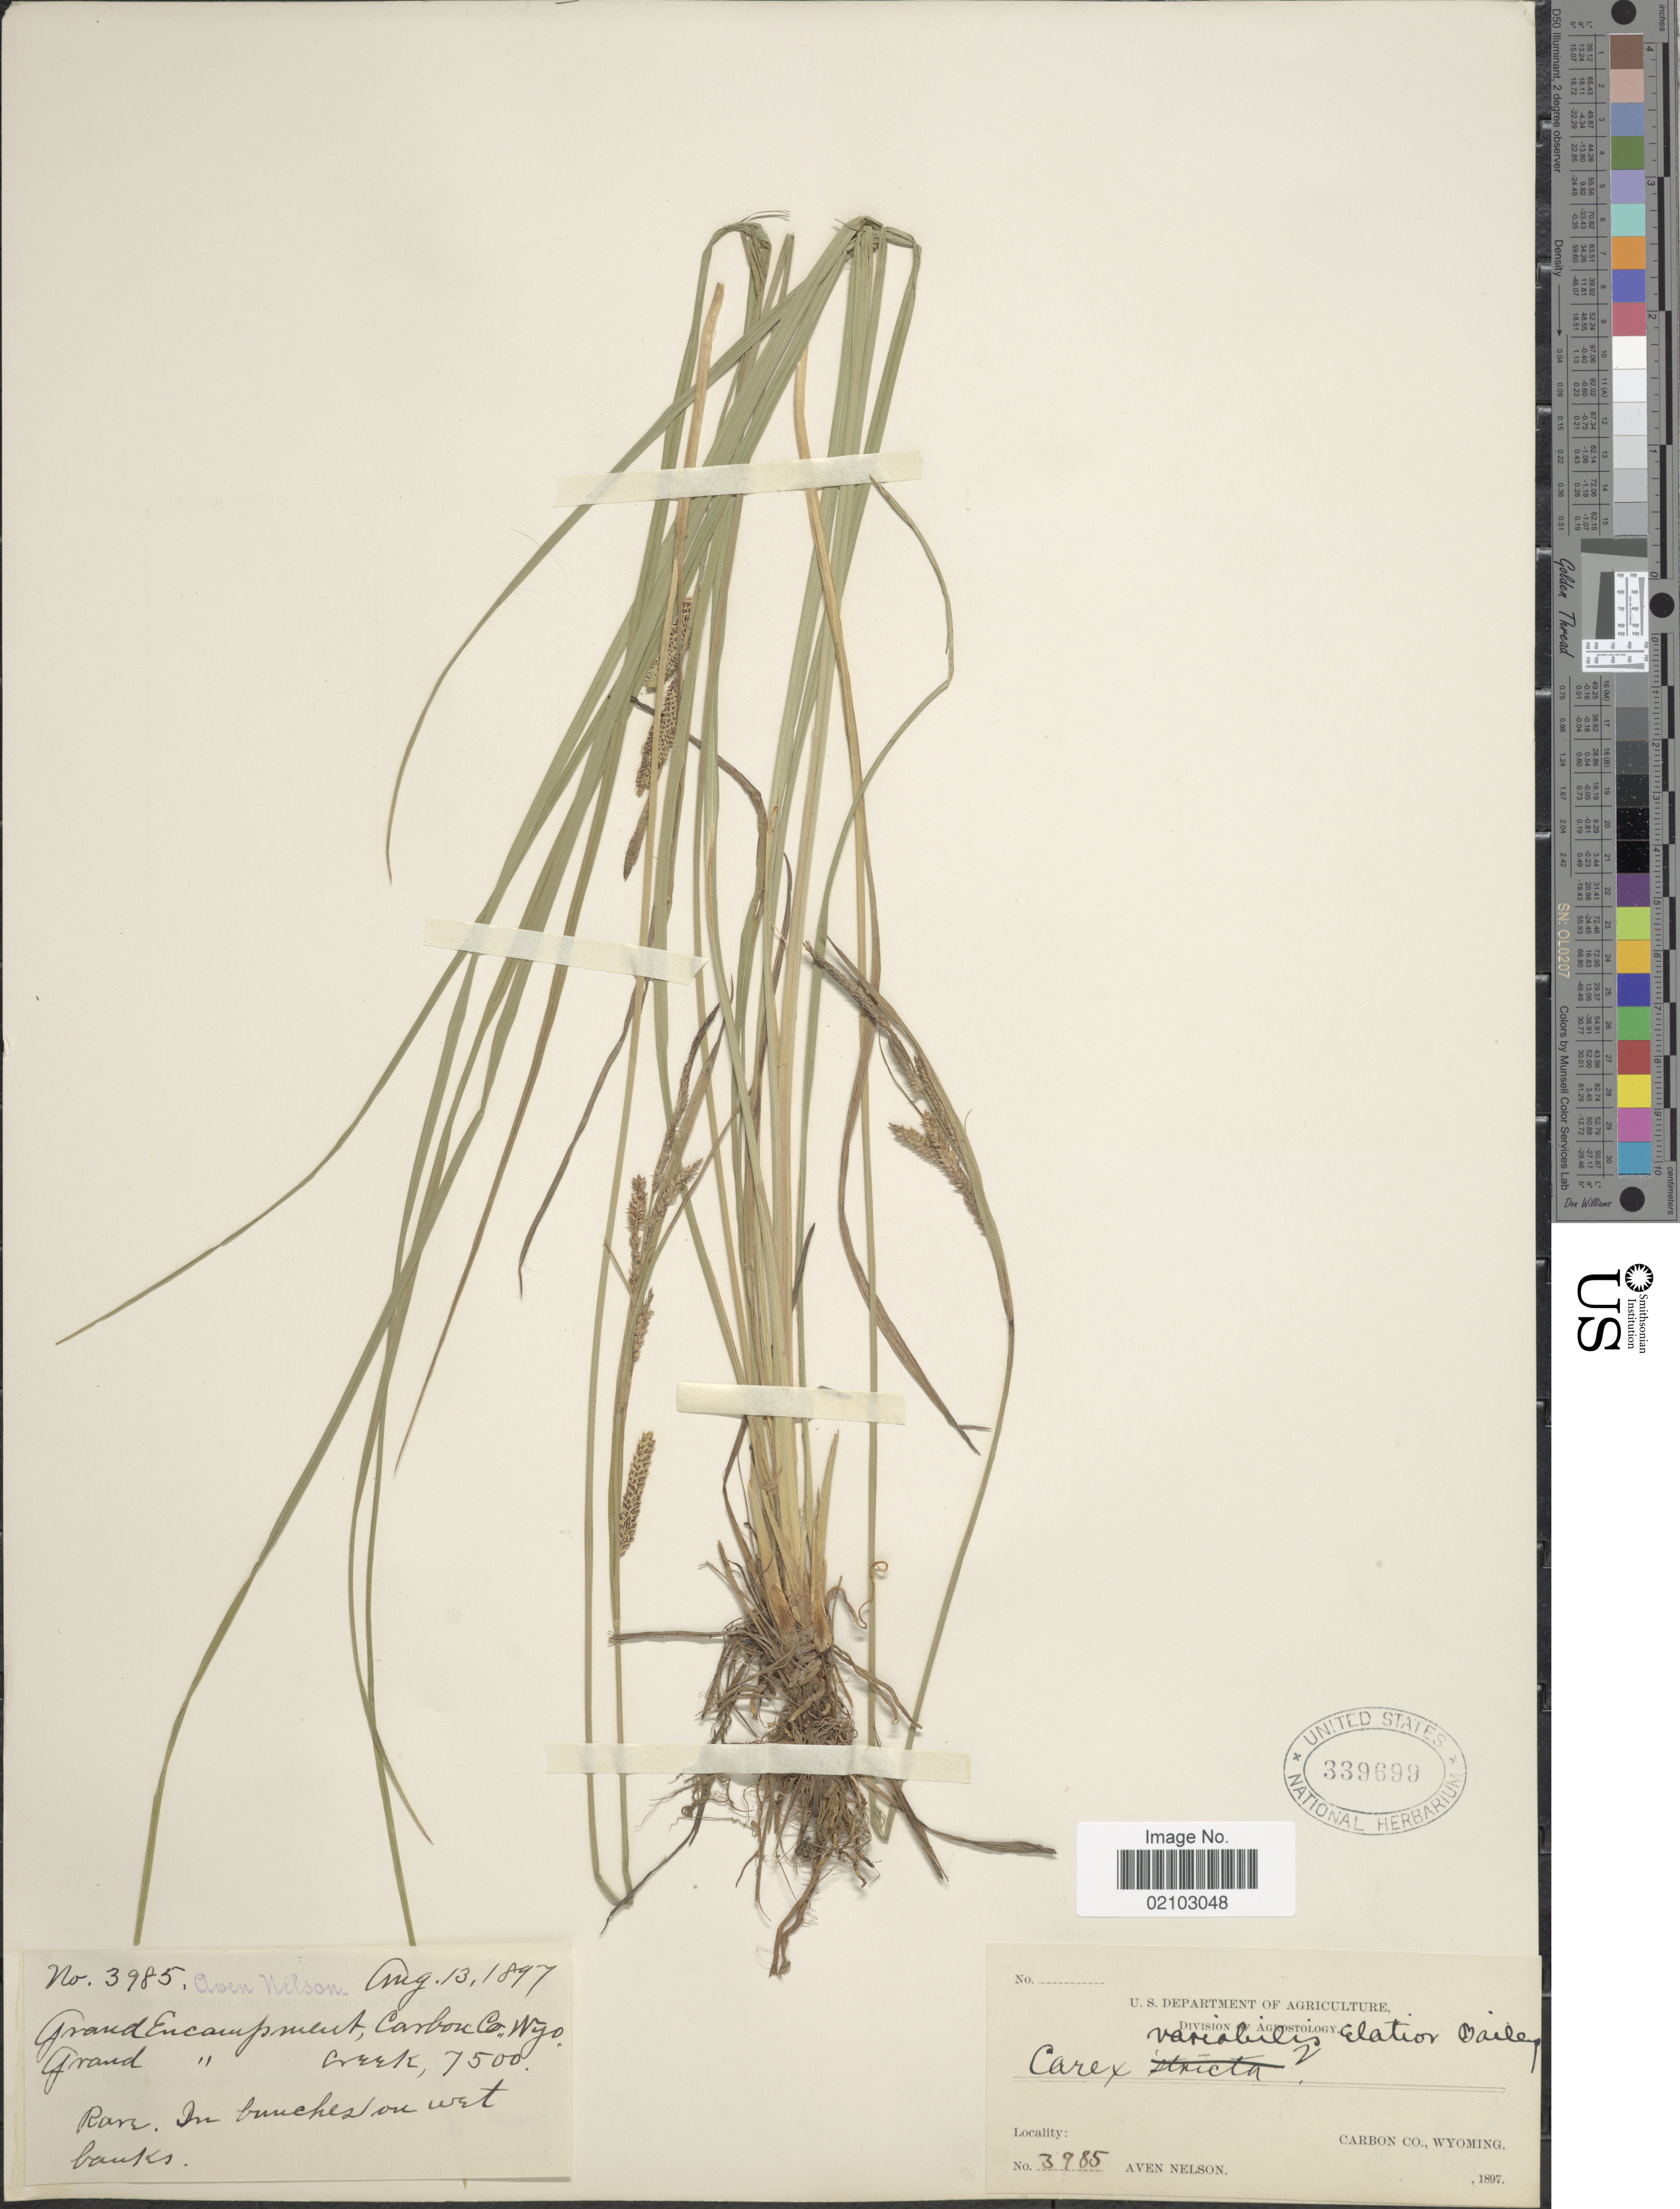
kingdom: Plantae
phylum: Tracheophyta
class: Liliopsida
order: Poales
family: Cyperaceae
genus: Carex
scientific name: Carex aquatilis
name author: Wahlenb.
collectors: A. Nelson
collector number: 3985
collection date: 1897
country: United States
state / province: Wyoming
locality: Carbon Co., Grand Encampment, Grand Encampment Creek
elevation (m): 2286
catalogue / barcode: US 339699